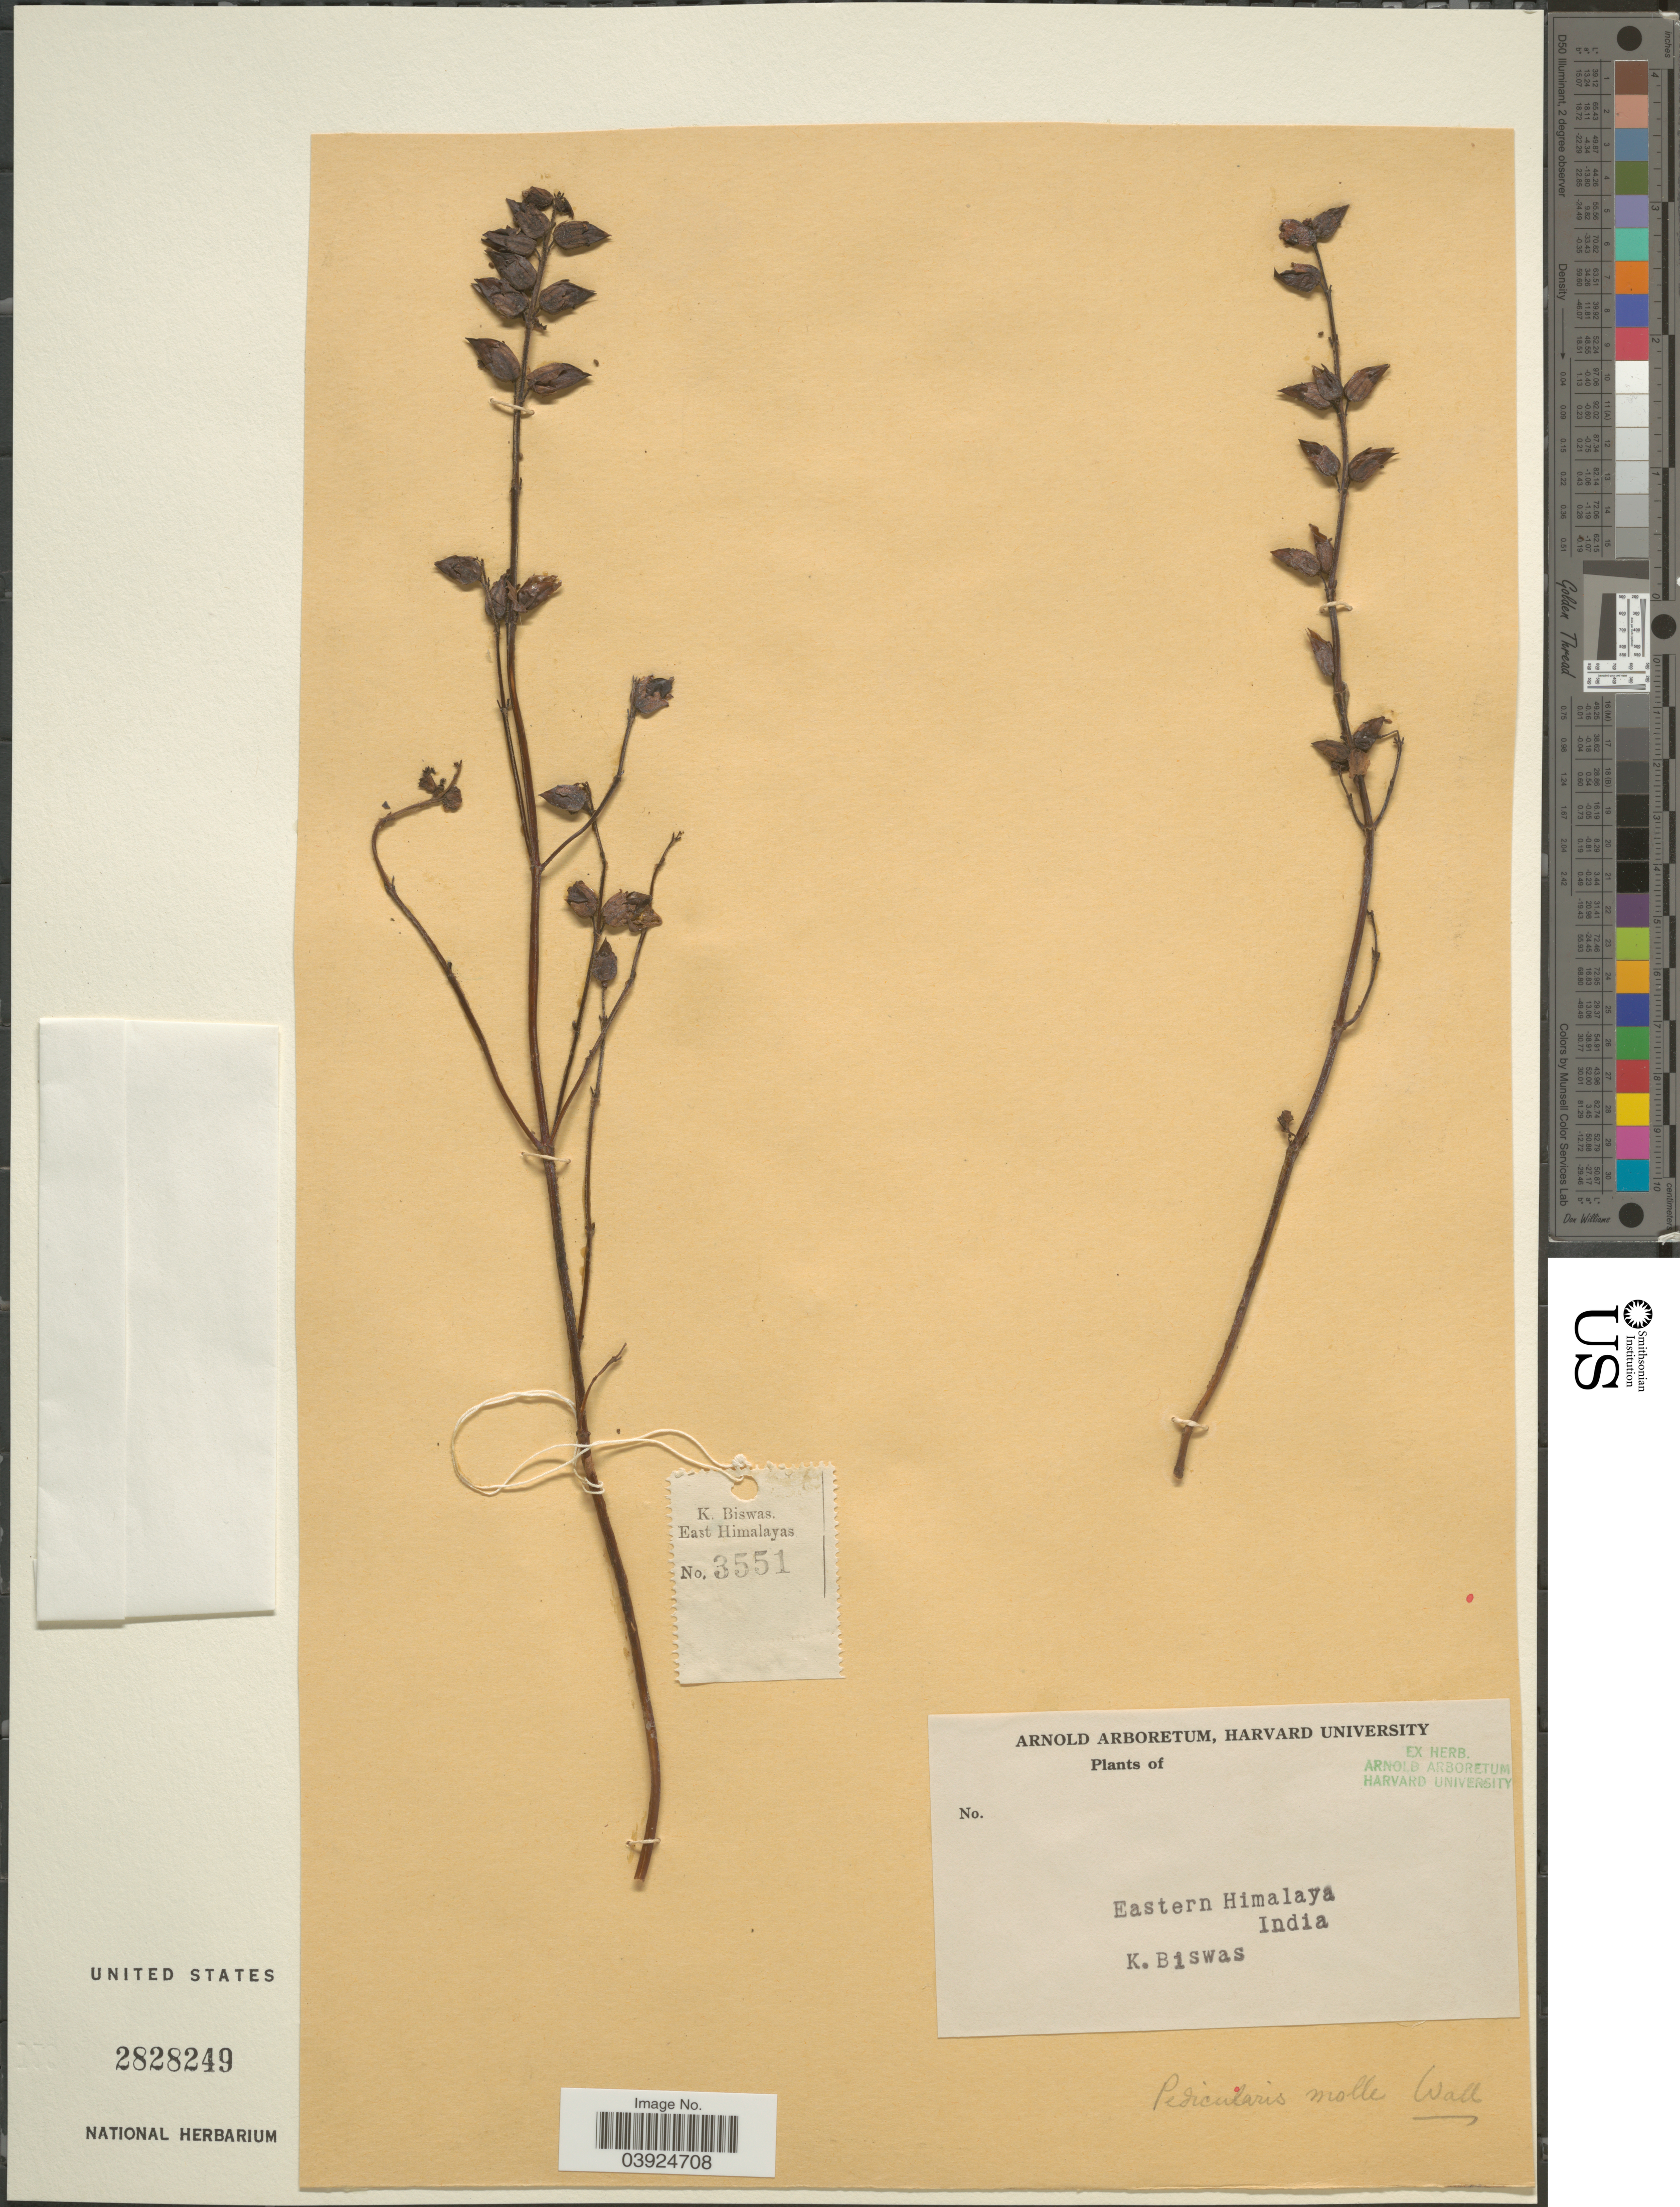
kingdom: Plantae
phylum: Tracheophyta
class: Magnoliopsida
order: Lamiales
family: Orobanchaceae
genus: Pedicularis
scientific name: Pedicularis mollis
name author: Wall. ex Benth.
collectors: K. Biswas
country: India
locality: East Himalayas. Eastern Himalaya.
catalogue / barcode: US 2828249